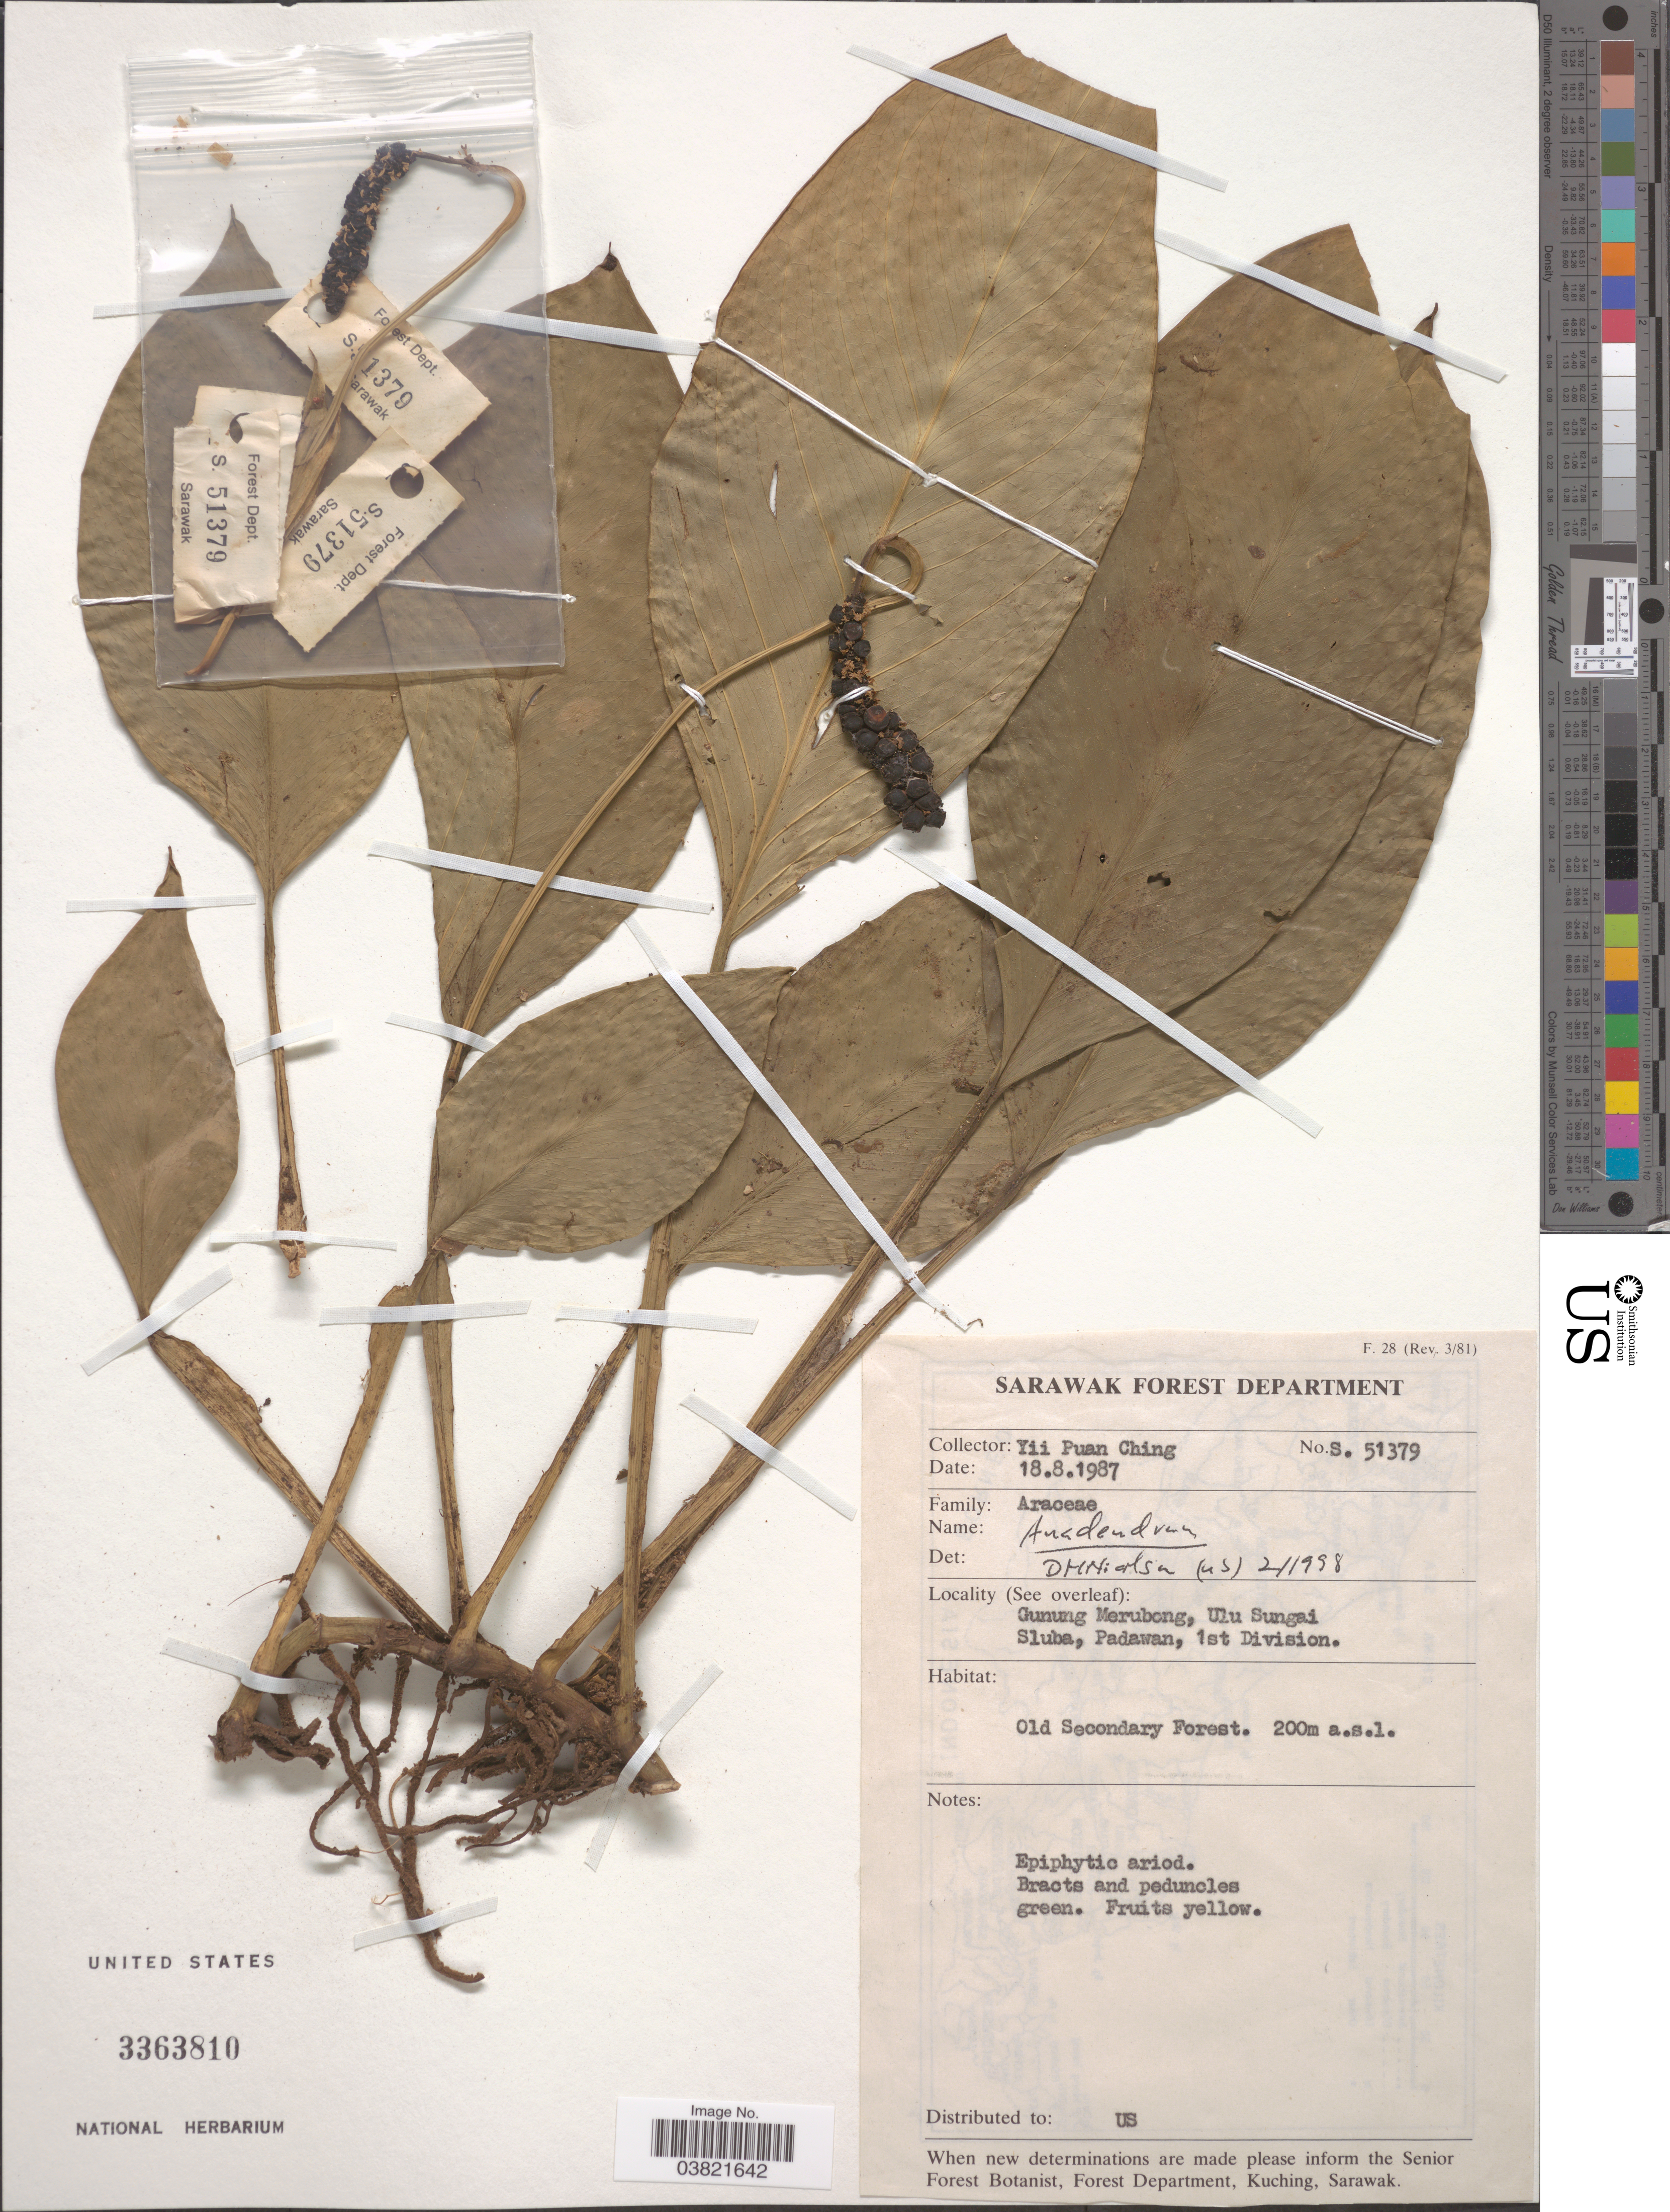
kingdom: Plantae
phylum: Tracheophyta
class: Liliopsida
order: Alismatales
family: Araceae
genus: Anadendrum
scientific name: Anadendrum sp.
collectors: Y. P. Ching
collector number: S.51379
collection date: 1987-08-18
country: Indonesia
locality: Gunung Merubong, Ulu Sungai Sluba, Padawan, 1st Division. Old Secondary Forest.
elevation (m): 200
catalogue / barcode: US 3363810